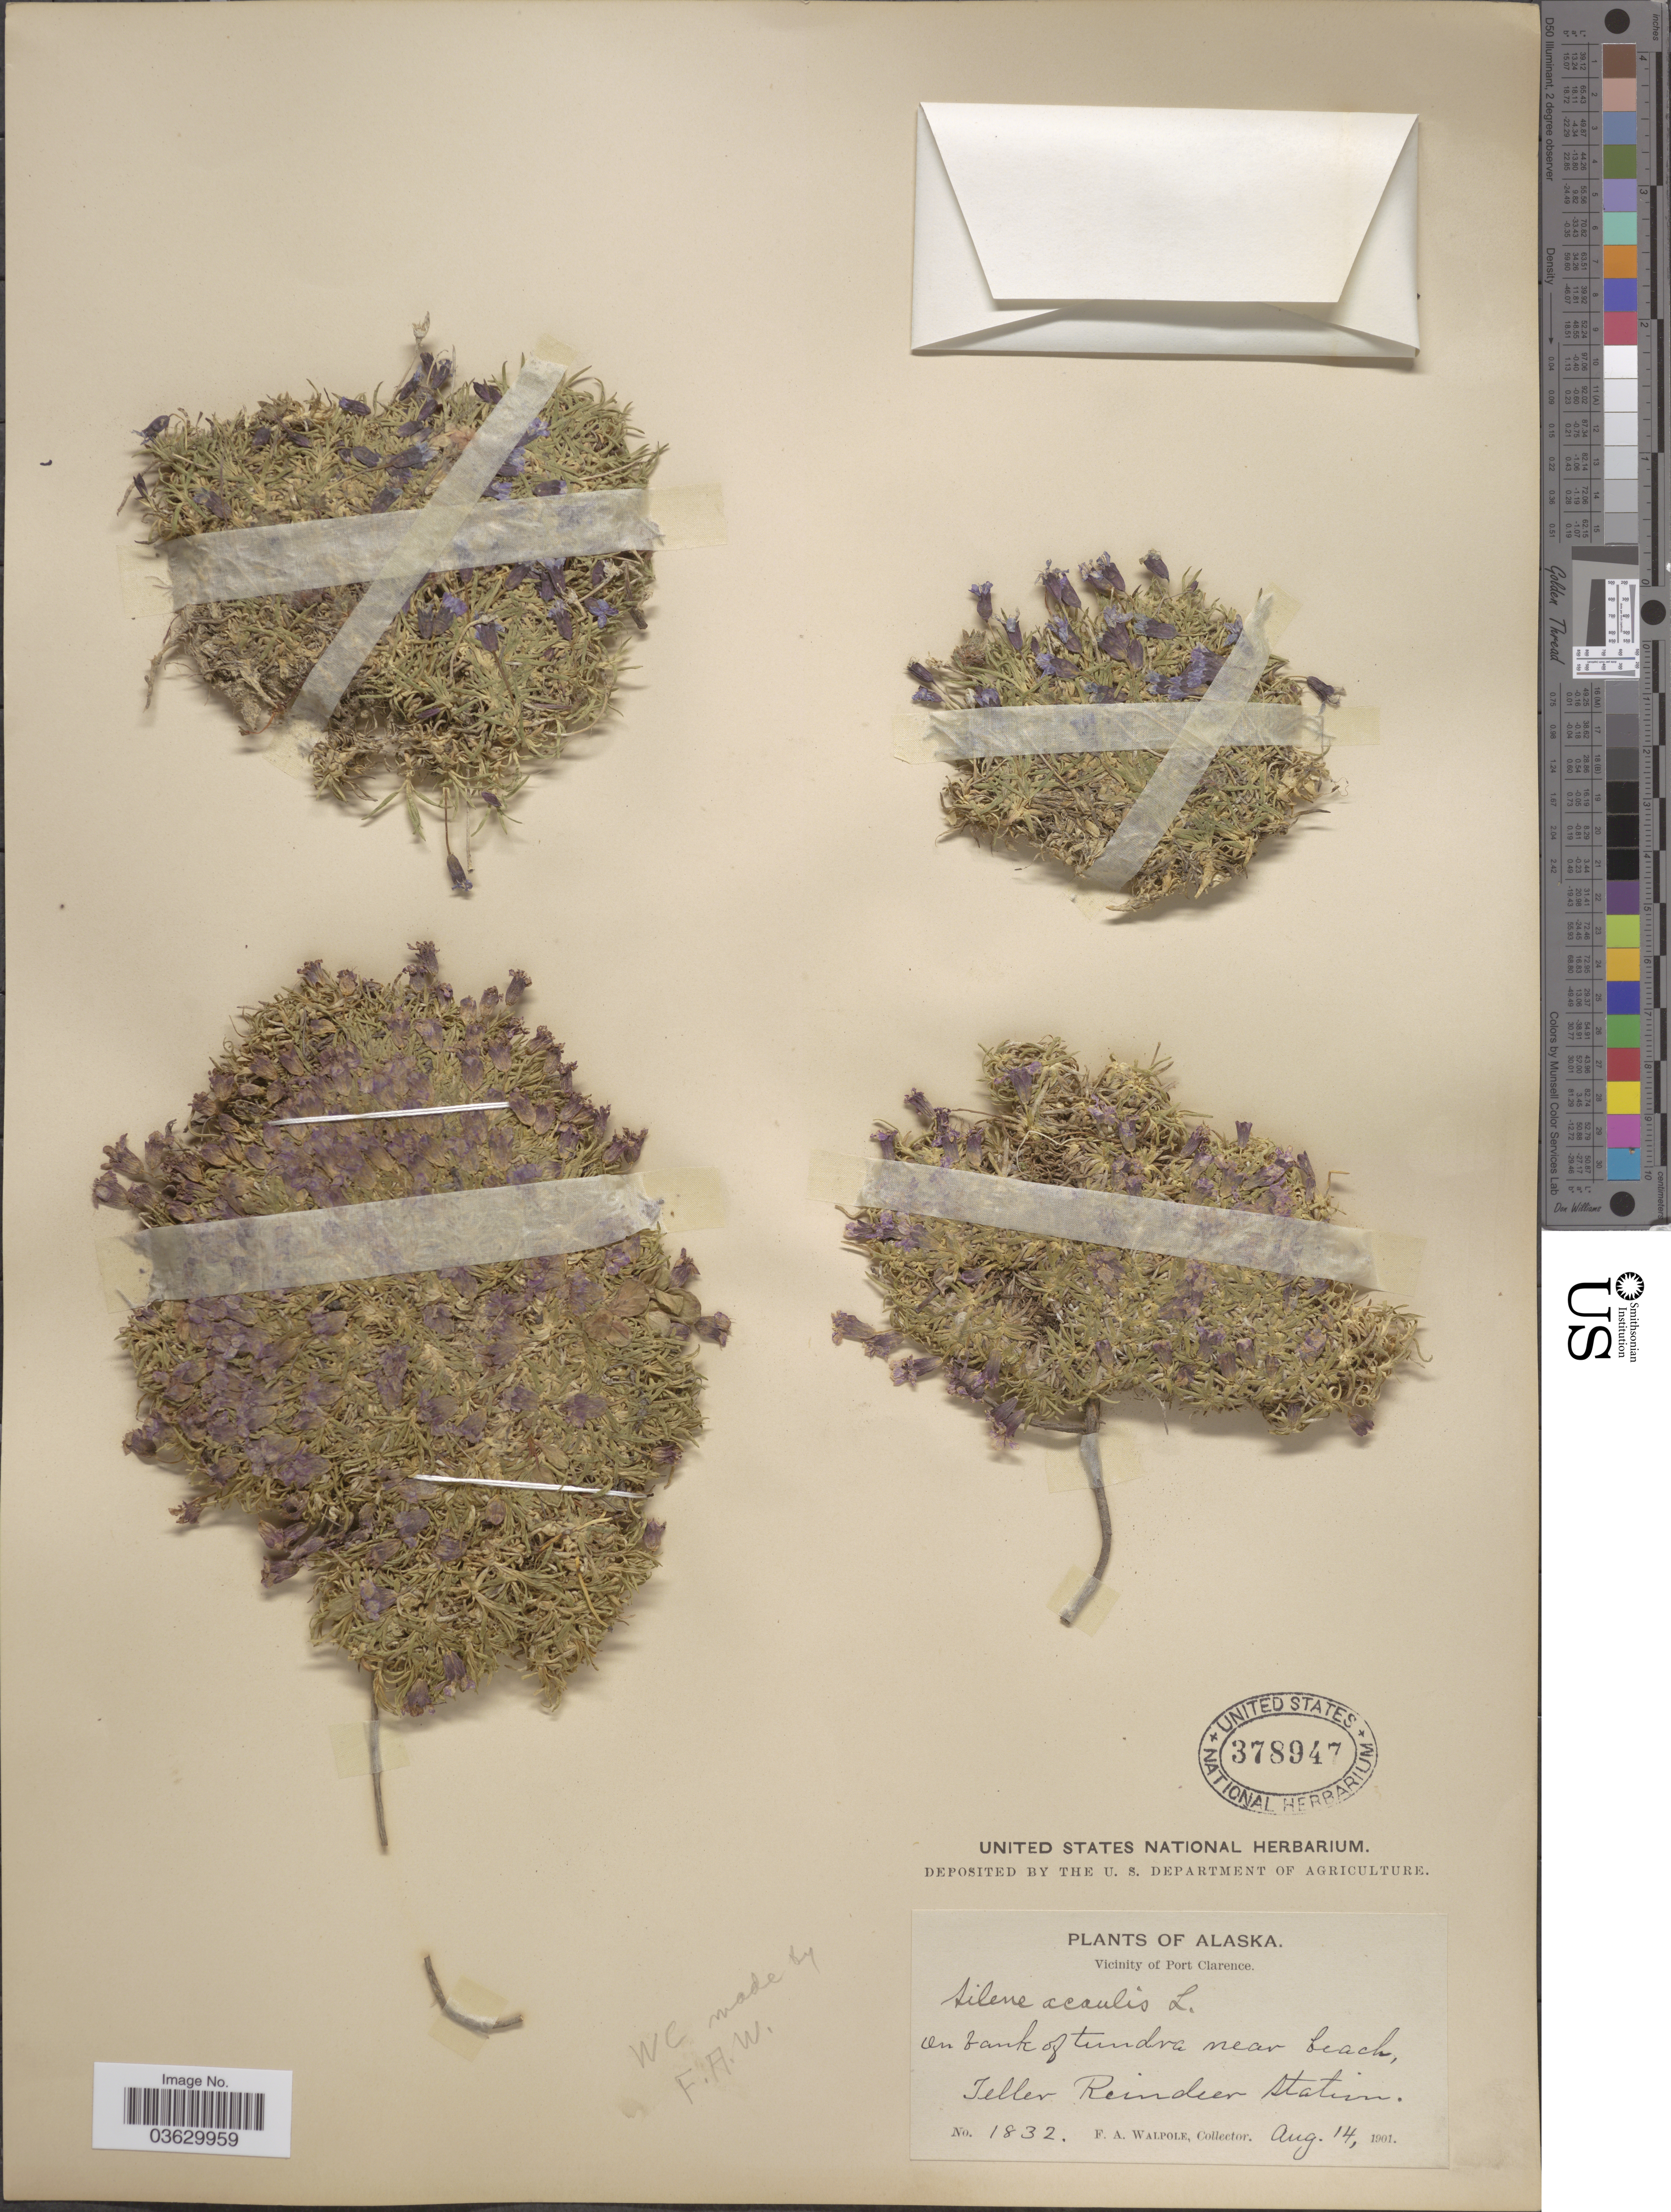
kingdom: Plantae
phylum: Tracheophyta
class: Magnoliopsida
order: Caryophyllales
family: Caryophyllaceae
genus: Silene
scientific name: Silene acaulis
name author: (L.) Jacq.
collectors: F. Walpole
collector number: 1832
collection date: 1901-08-14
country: United States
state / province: Alaska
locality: Vicinity of Port Clarence. On bank of tundra near beach, Teller Reindeer Station.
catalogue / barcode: US 378947